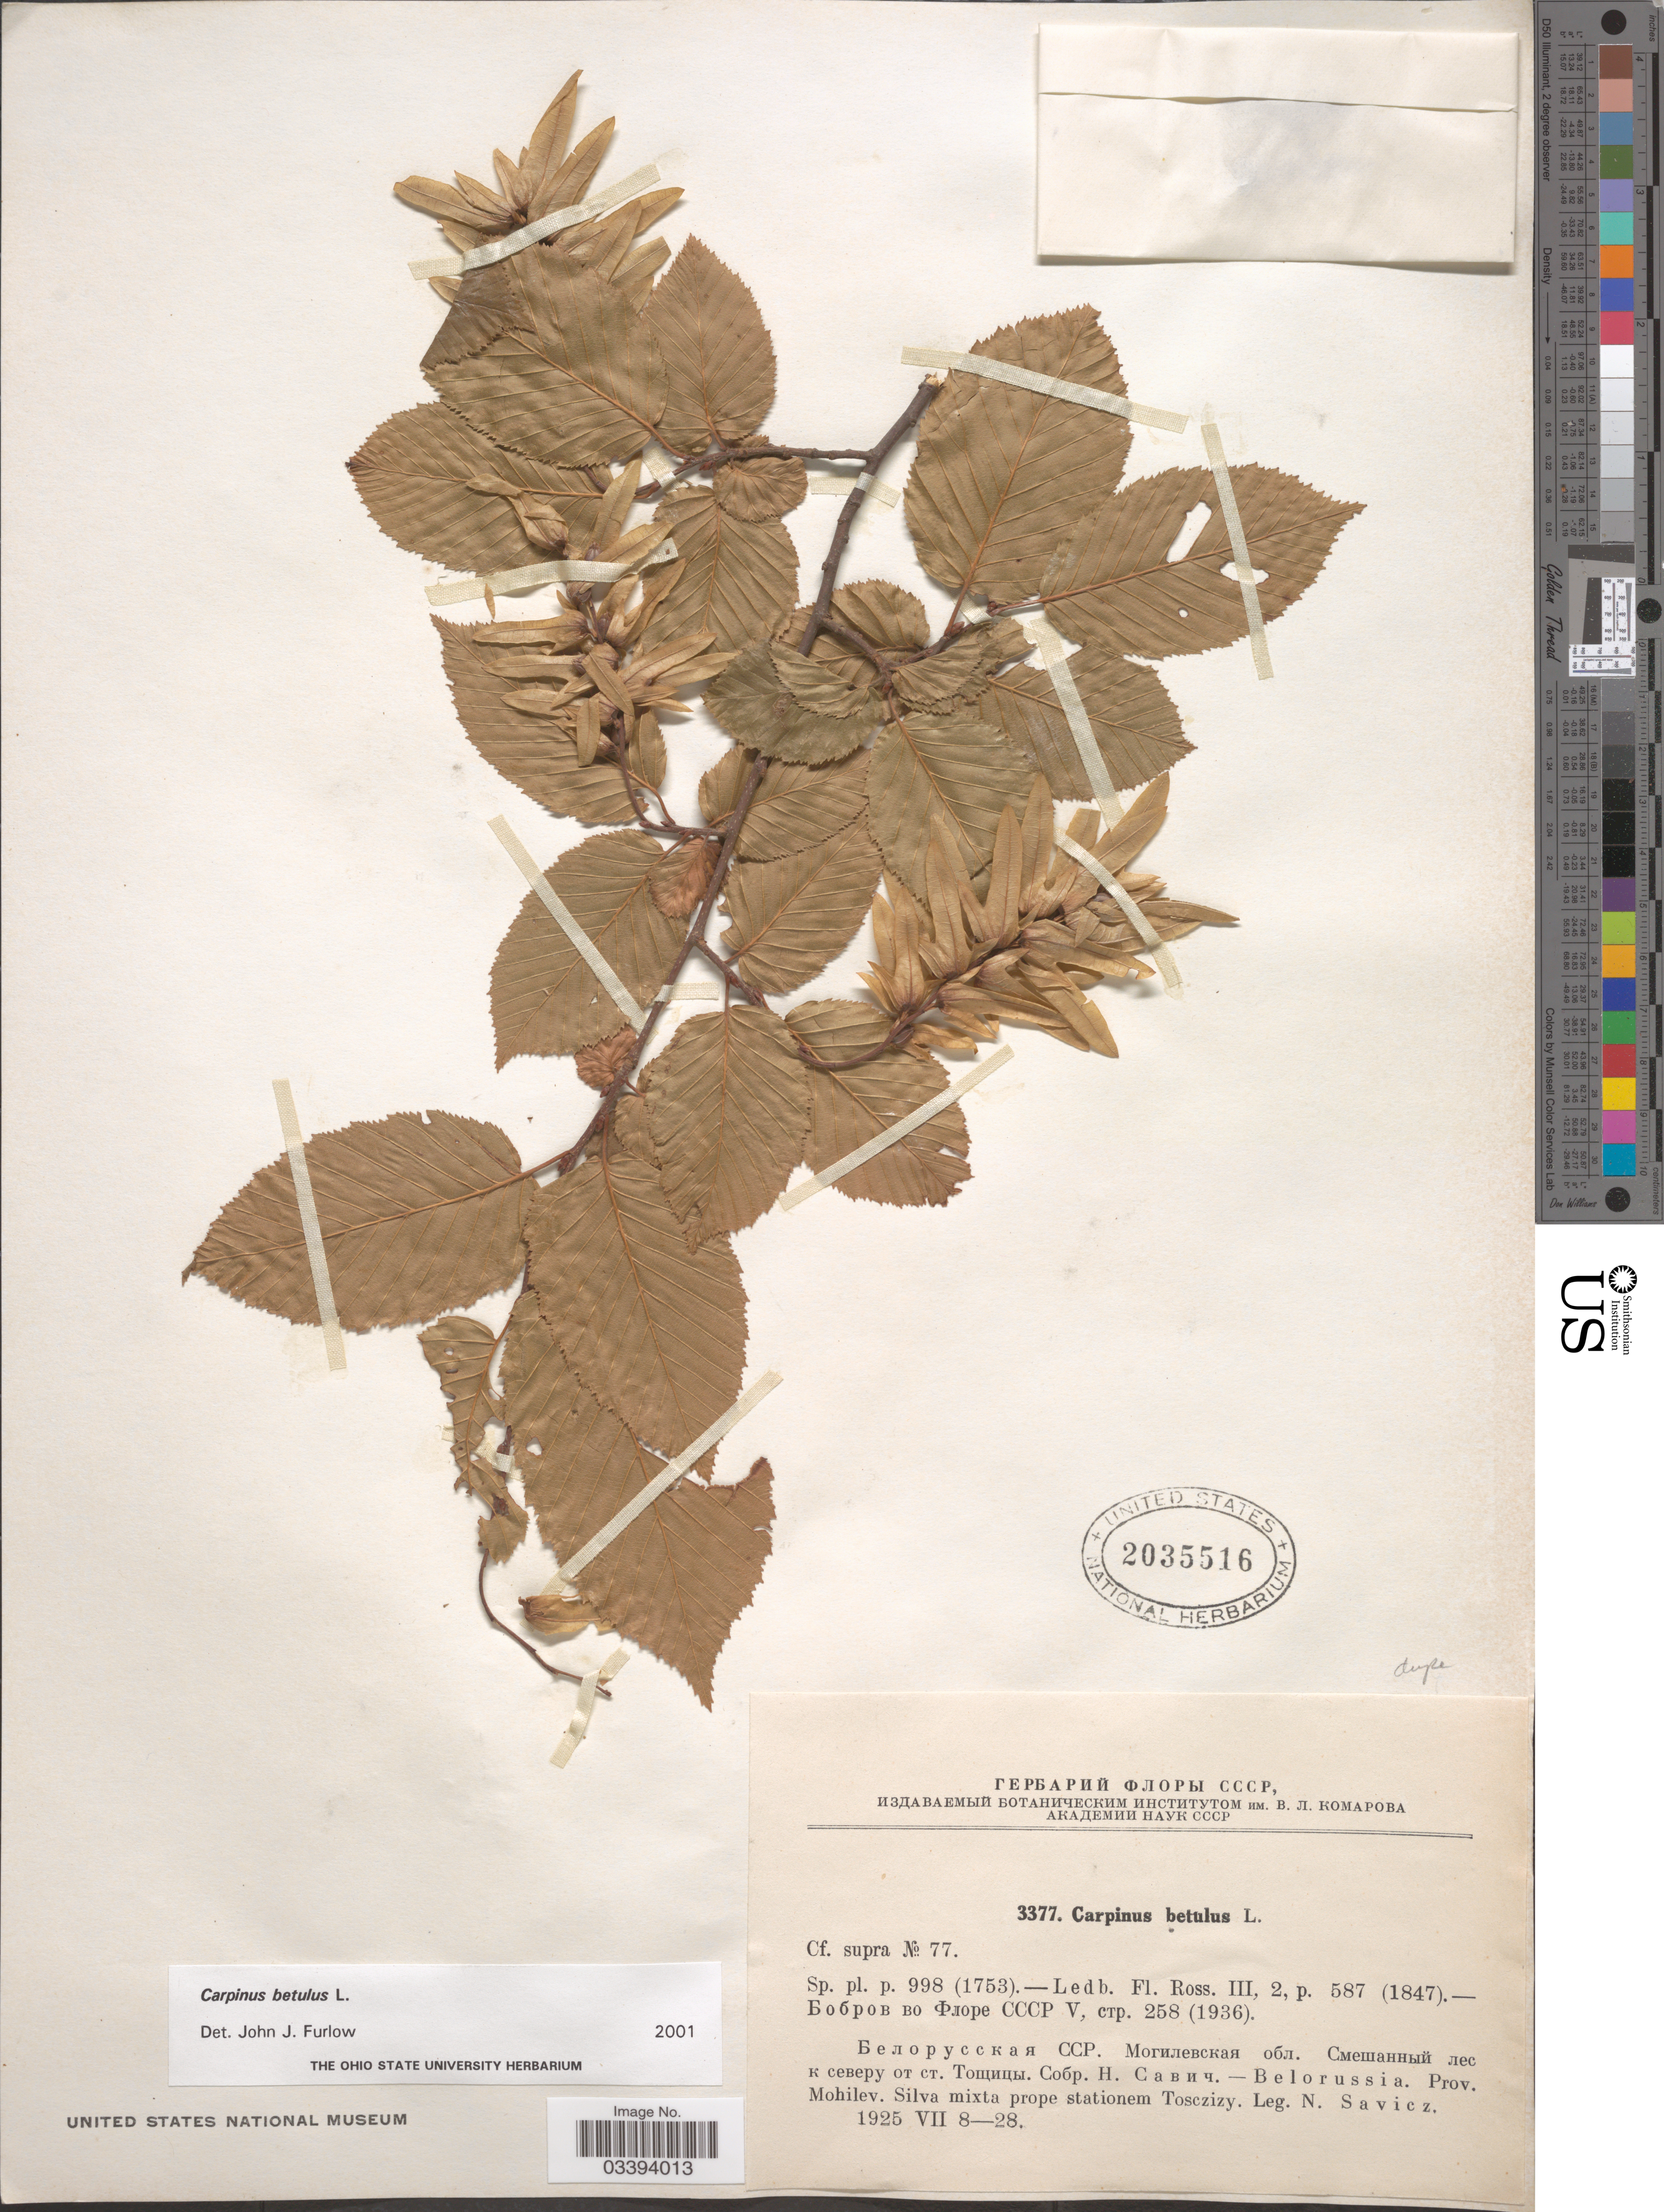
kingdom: Plantae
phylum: Tracheophyta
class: Magnoliopsida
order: Fagales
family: Betulaceae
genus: Carpinus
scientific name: Carpinus betulus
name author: L.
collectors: N. Savicz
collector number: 3377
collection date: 1925-07-08/1925-07-28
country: Belarus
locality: Belorussia. Prov. Mohilev. Silva mixta prope stationem Tosczizy.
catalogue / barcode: US 2035516